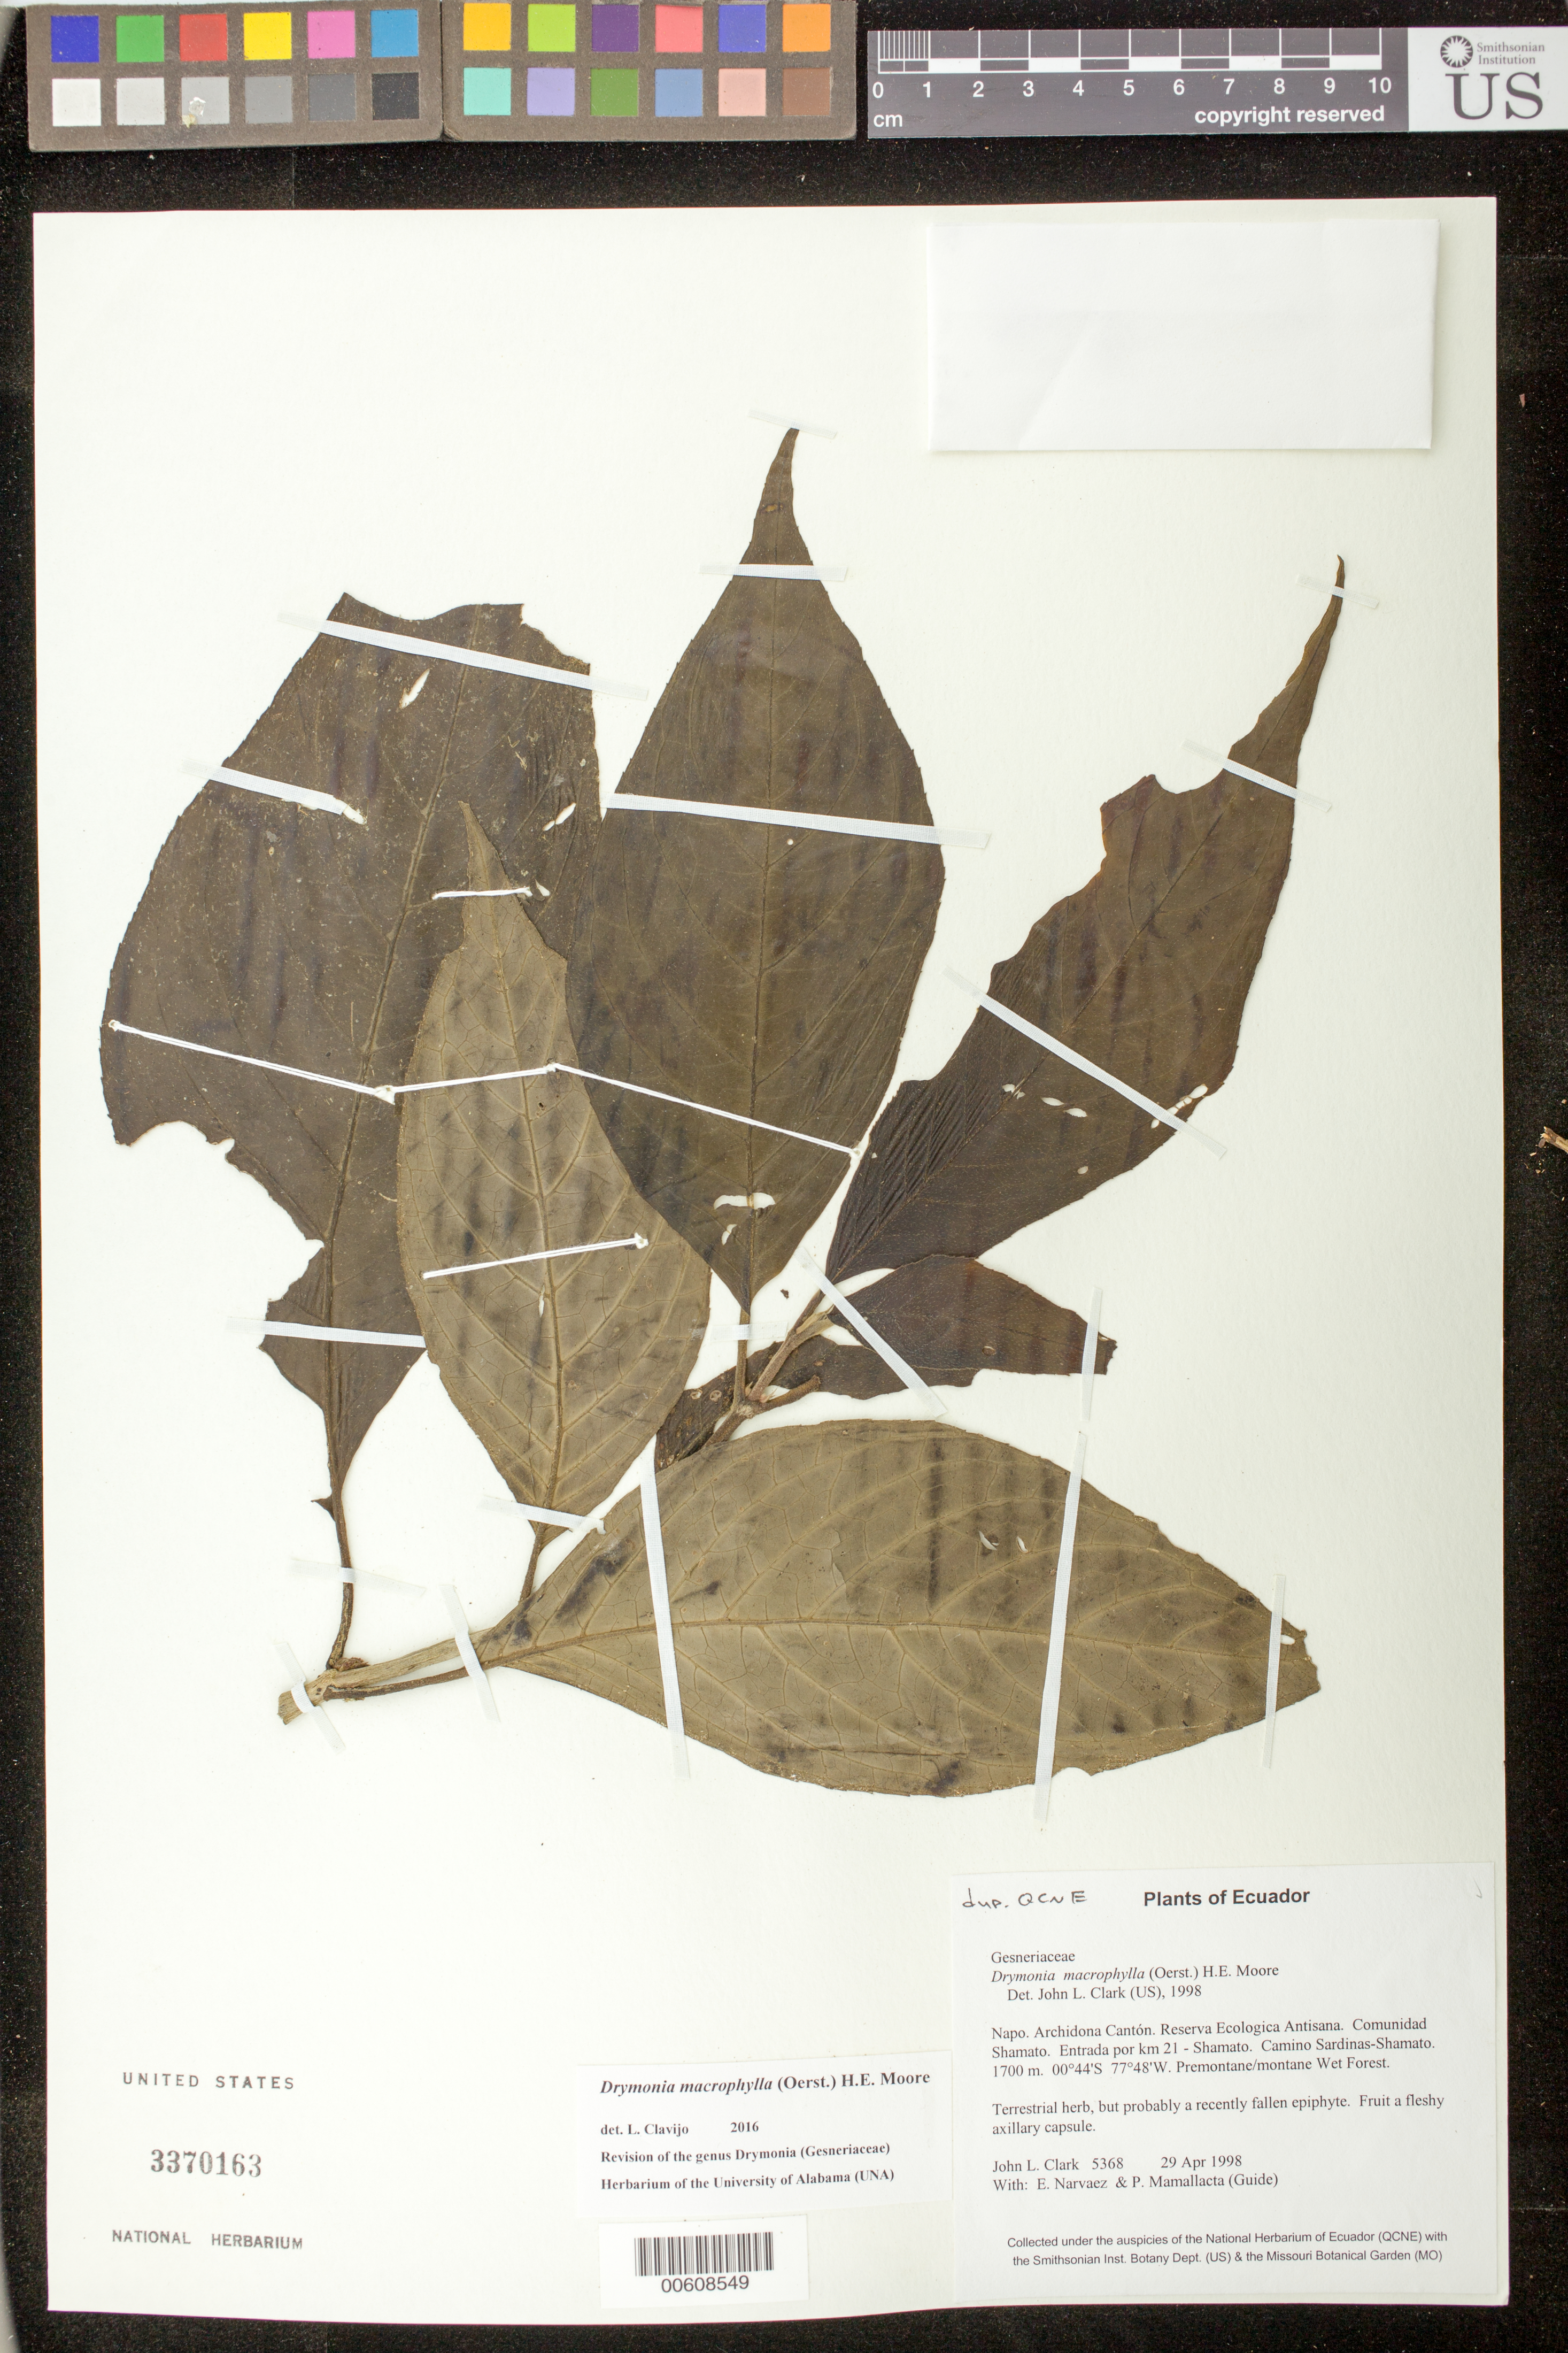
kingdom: Plantae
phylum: Tracheophyta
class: Magnoliopsida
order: Lamiales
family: Gesneriaceae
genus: Drymonia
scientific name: Drymonia macrophylla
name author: (Oerst.) H.E. Moore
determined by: Clark, J. L., (SEL), The Marie Selby Botanical Garden (UNITED STATES)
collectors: J. L. Clark, E. Narváez & P. Mamallacta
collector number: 5368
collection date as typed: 29 Apr 1998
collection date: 1998-04-29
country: Ecuador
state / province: Napo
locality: Archidona Cantón. Reserva Ecologica Antisana. Comunidad Shamato. Entrada por km 21 - Shamato. Camino Sardinas-Shamato.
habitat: Premontane/montane Wet Forest.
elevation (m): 1700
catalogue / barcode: US 3370163